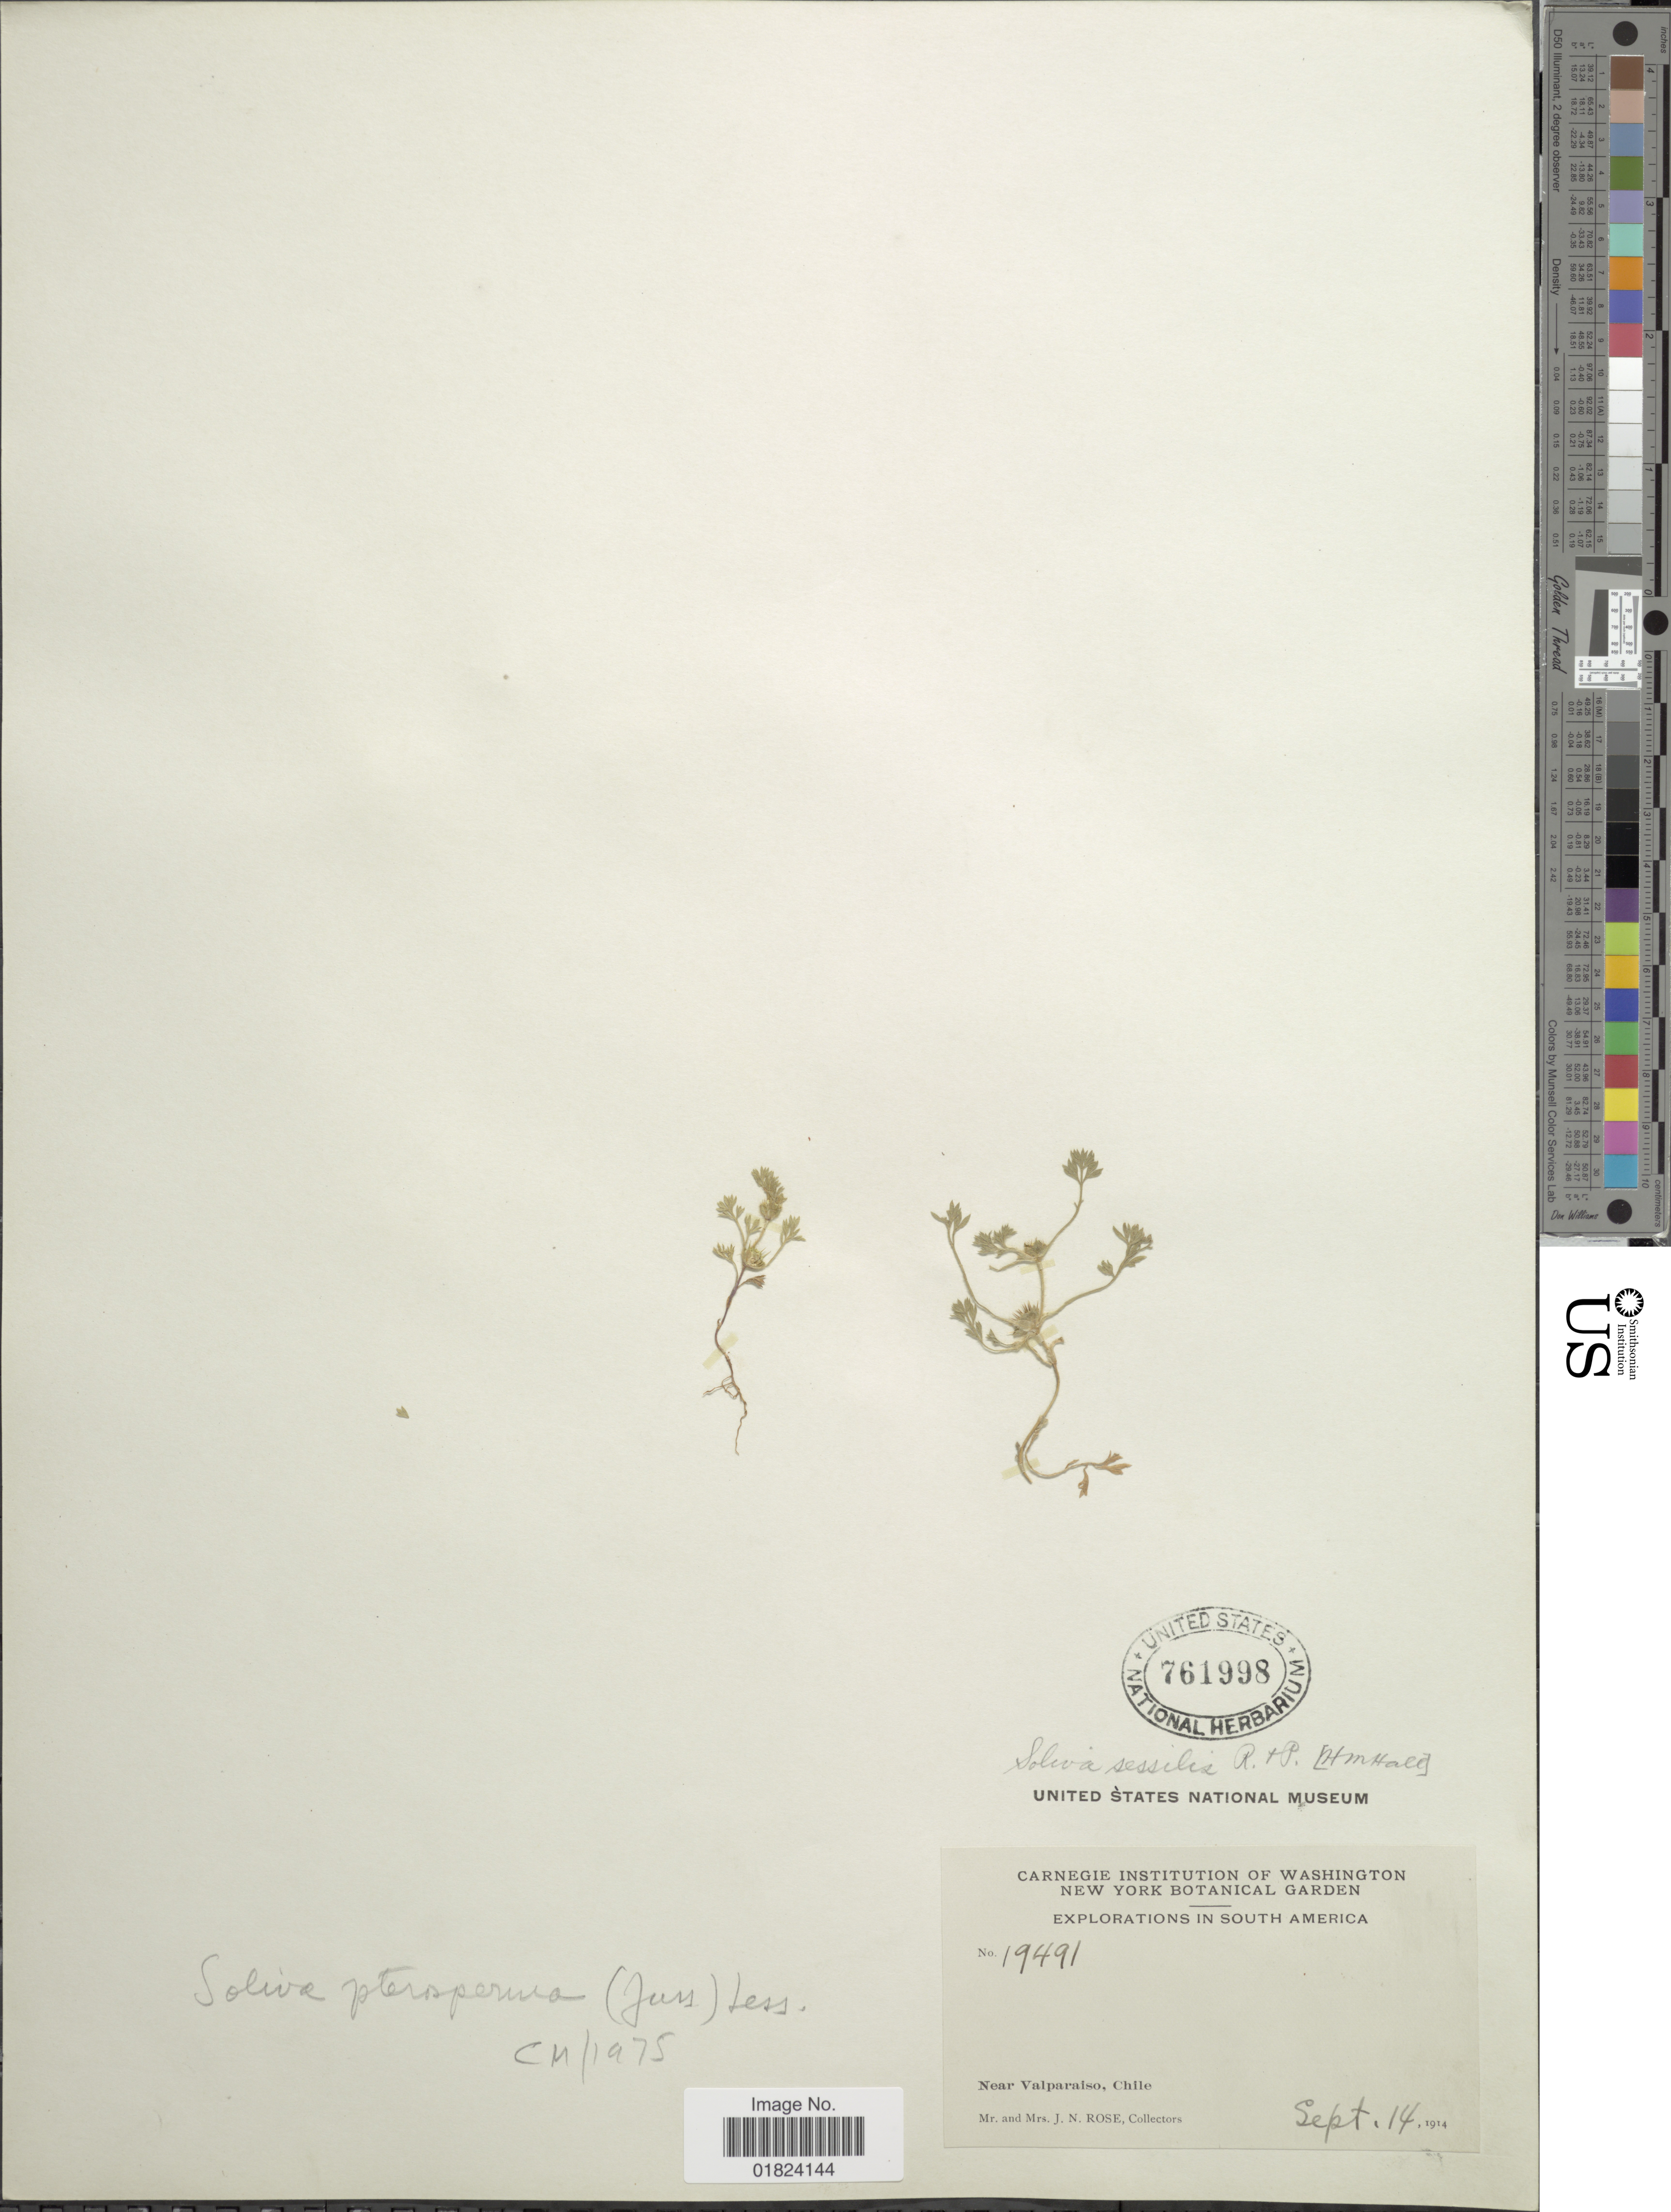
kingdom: Plantae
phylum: Tracheophyta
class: Magnoliopsida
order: Asterales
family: Asteraceae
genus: Soliva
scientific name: Soliva pterosperma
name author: (Juss.) Less.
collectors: J. N. Rose & L. B. Rose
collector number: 19491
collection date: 1914-09-14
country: Chile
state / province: Valparaíso (V)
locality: Near Valparaiso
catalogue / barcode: US 761998